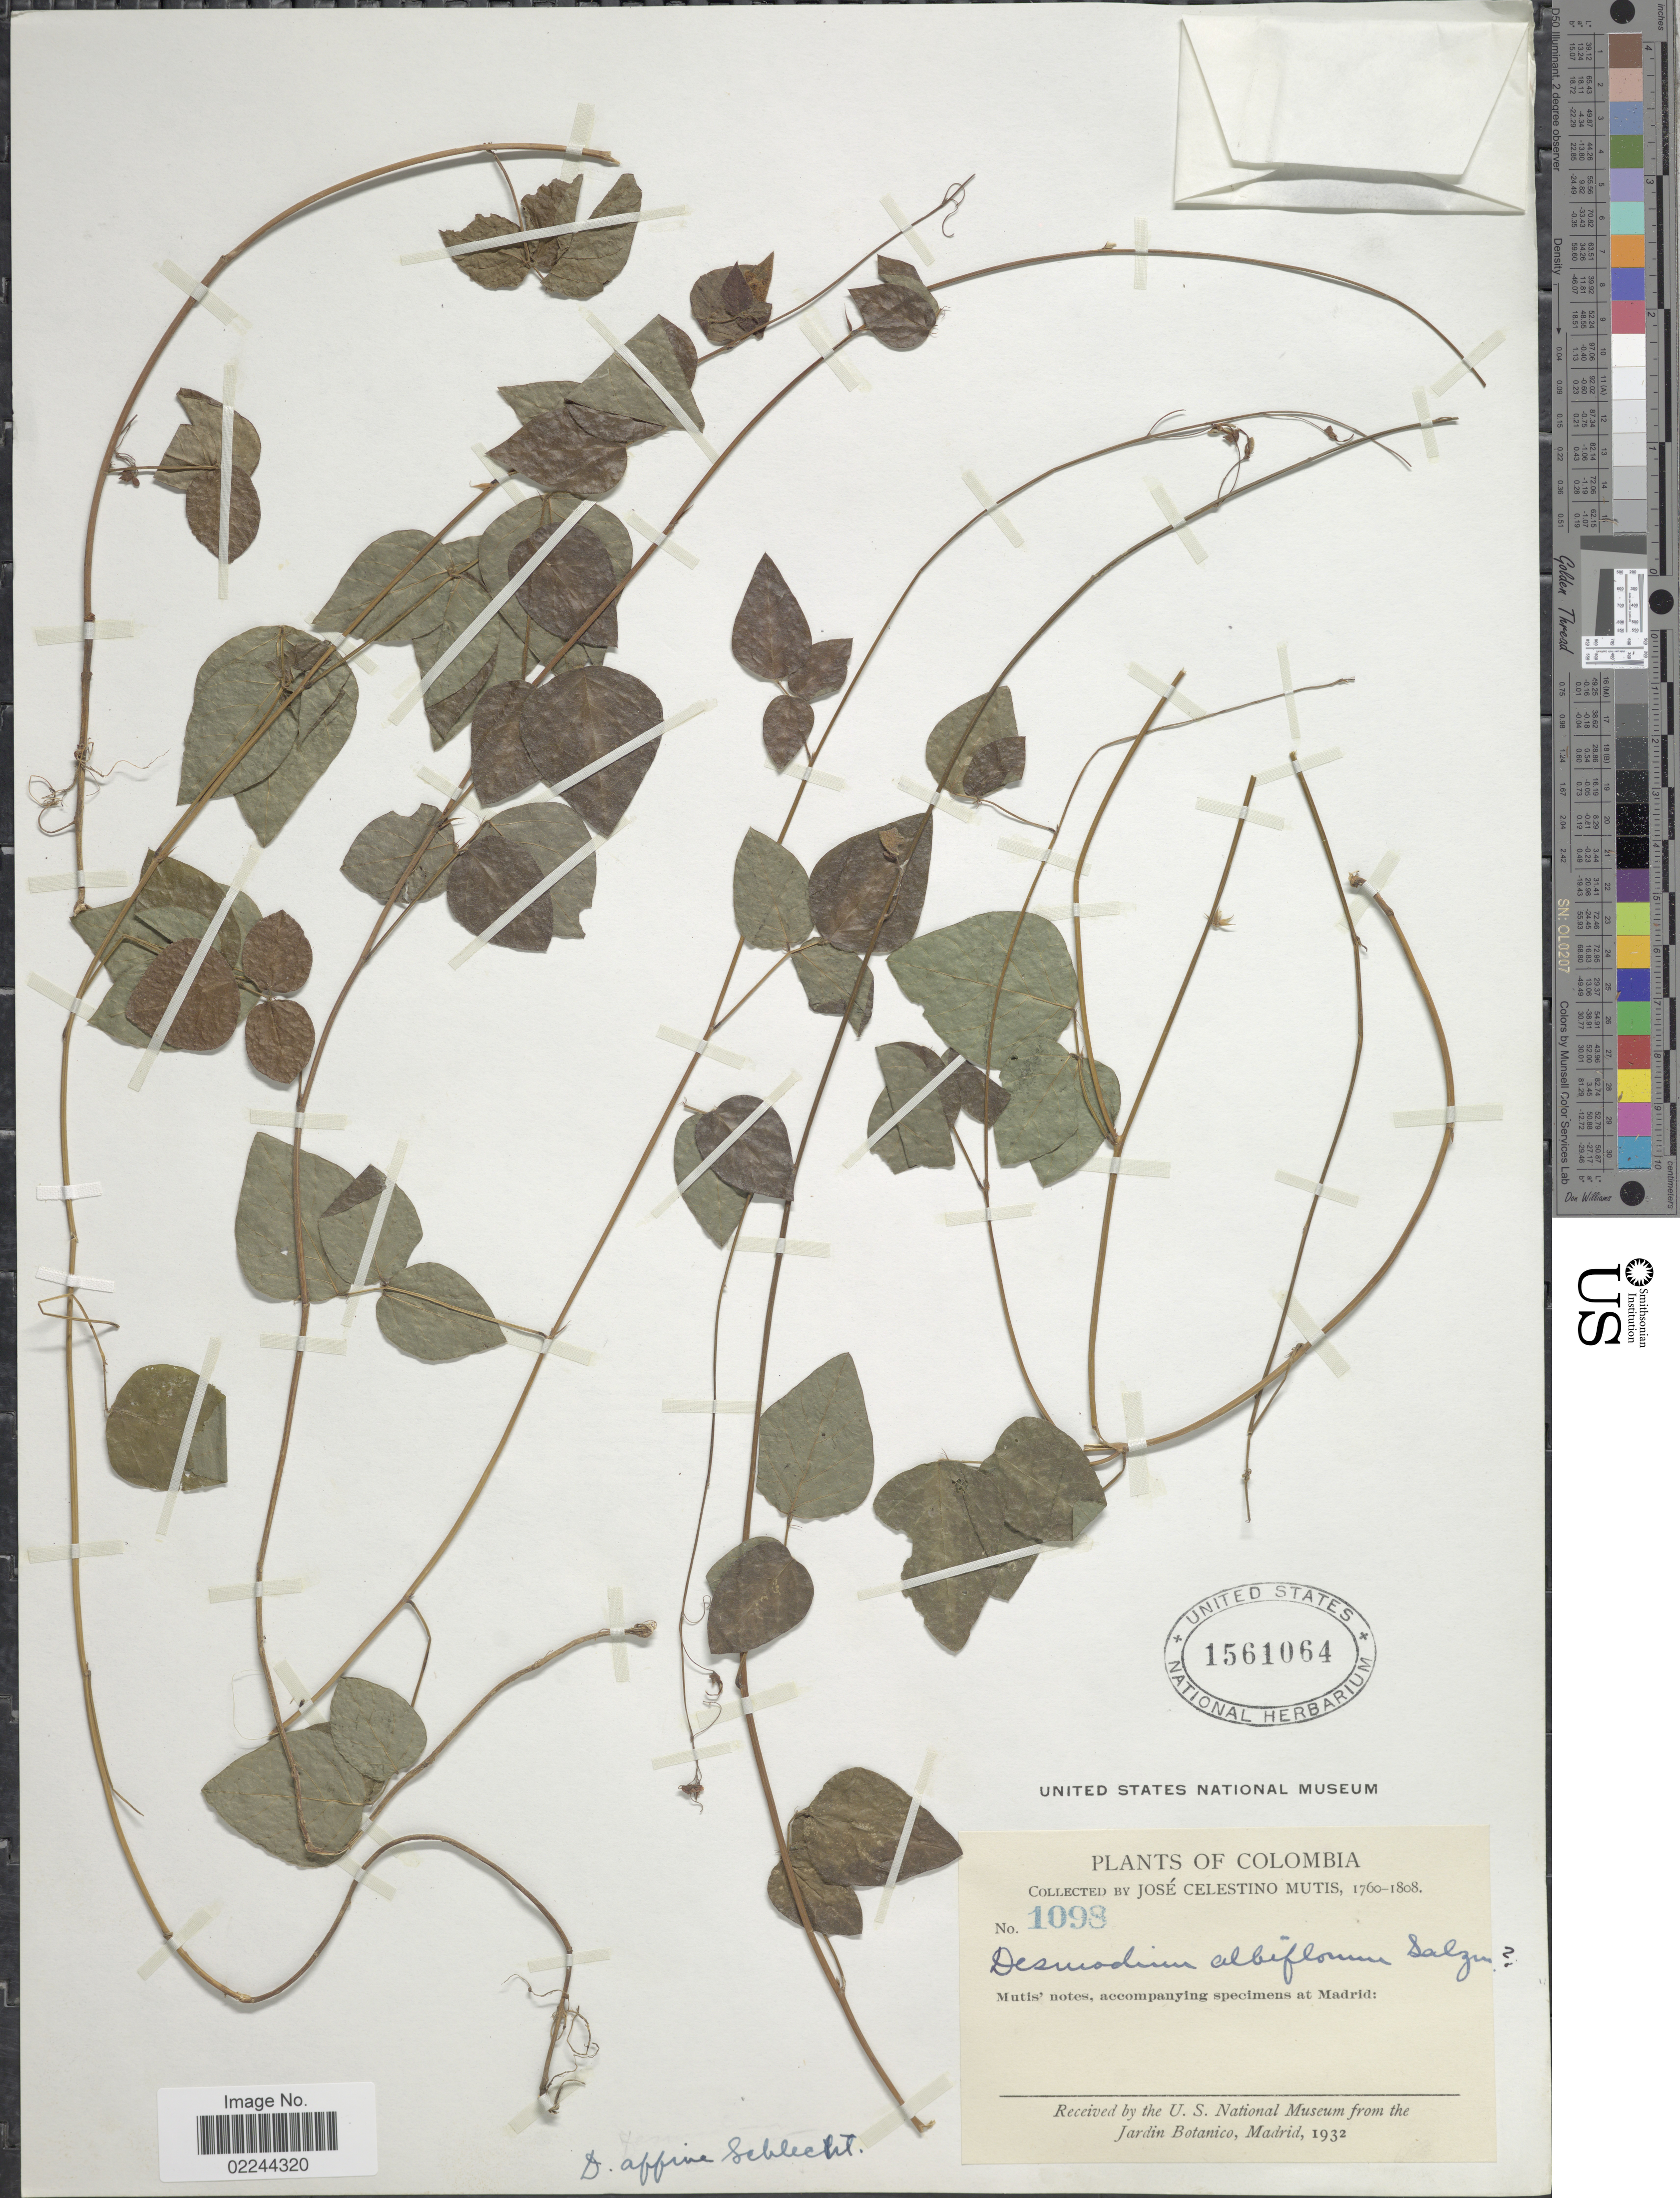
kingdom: Plantae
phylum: Tracheophyta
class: Magnoliopsida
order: Fabales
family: Fabaceae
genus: Desmodium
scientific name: Desmodium affine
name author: Schltdl.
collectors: J. C. B. Mutis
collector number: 1098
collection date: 1760/1808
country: Colombia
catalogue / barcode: US 1561064